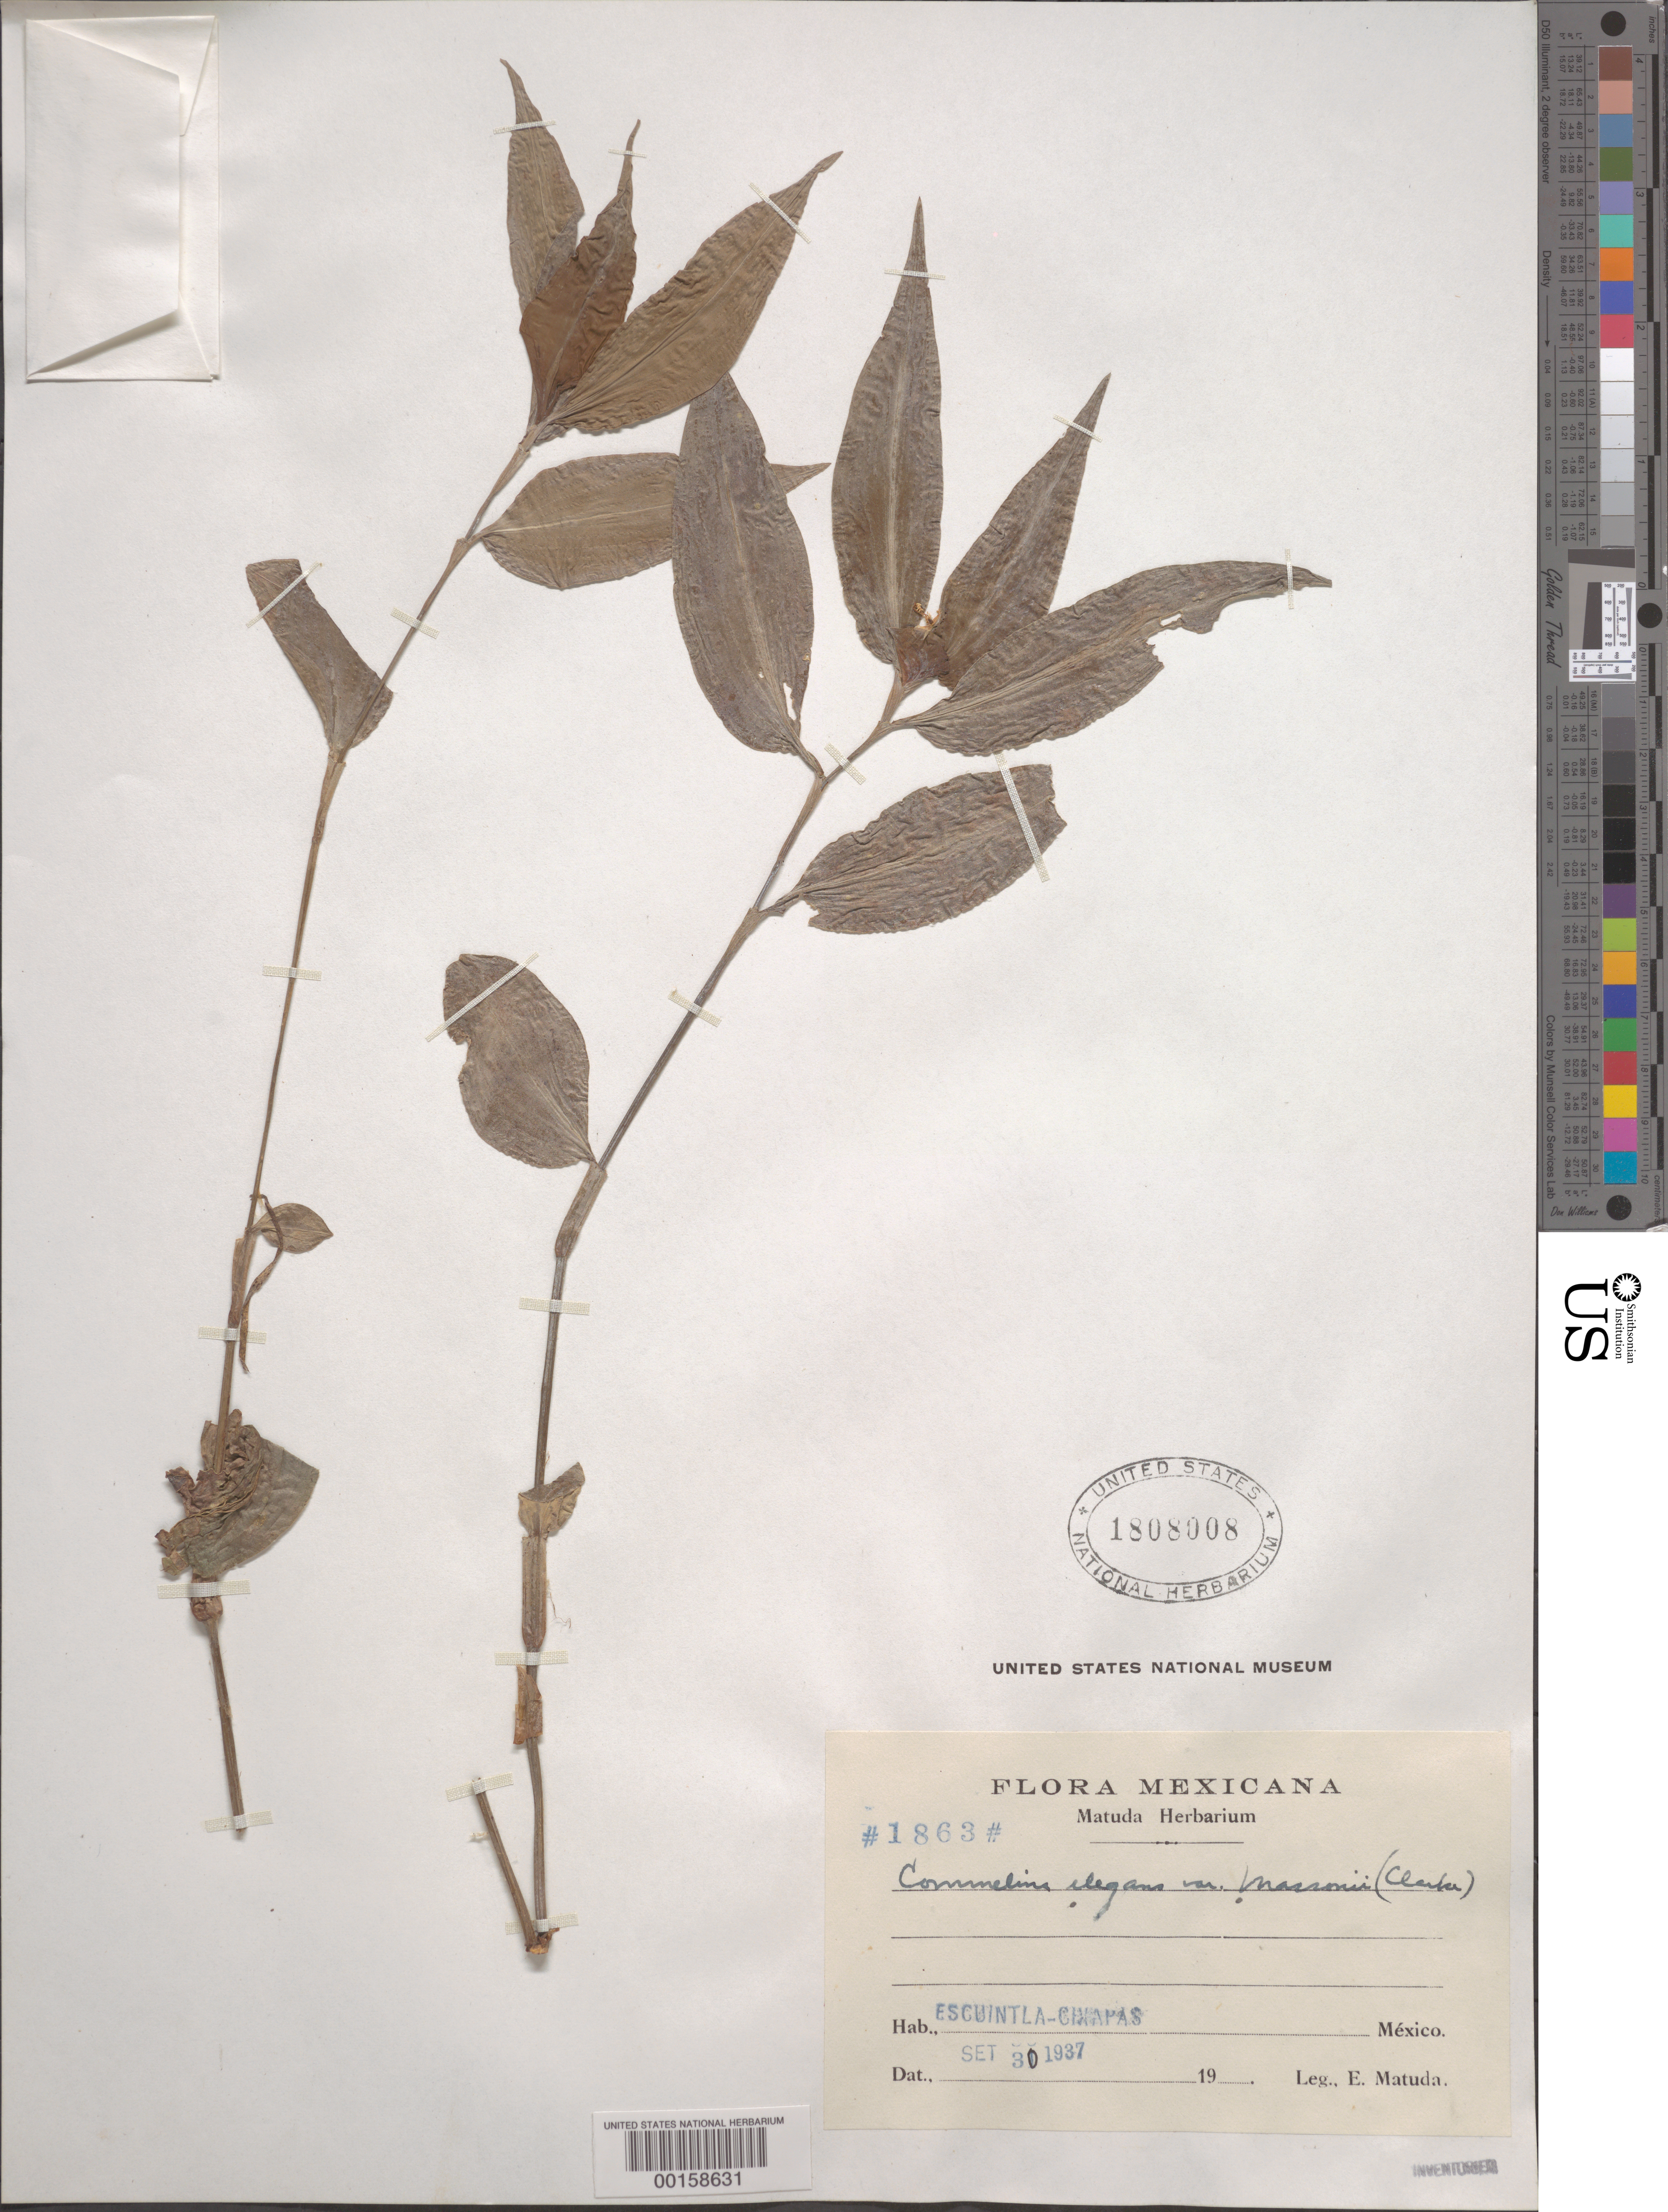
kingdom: Plantae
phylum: Tracheophyta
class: Liliopsida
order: Commelinales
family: Commelinaceae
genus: Commelina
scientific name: Commelina erecta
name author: L.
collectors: E. Matuda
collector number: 1863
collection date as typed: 30 Sep 1937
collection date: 1937-09-30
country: Mexico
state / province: Chiapas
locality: Escuintla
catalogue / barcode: US 1808008